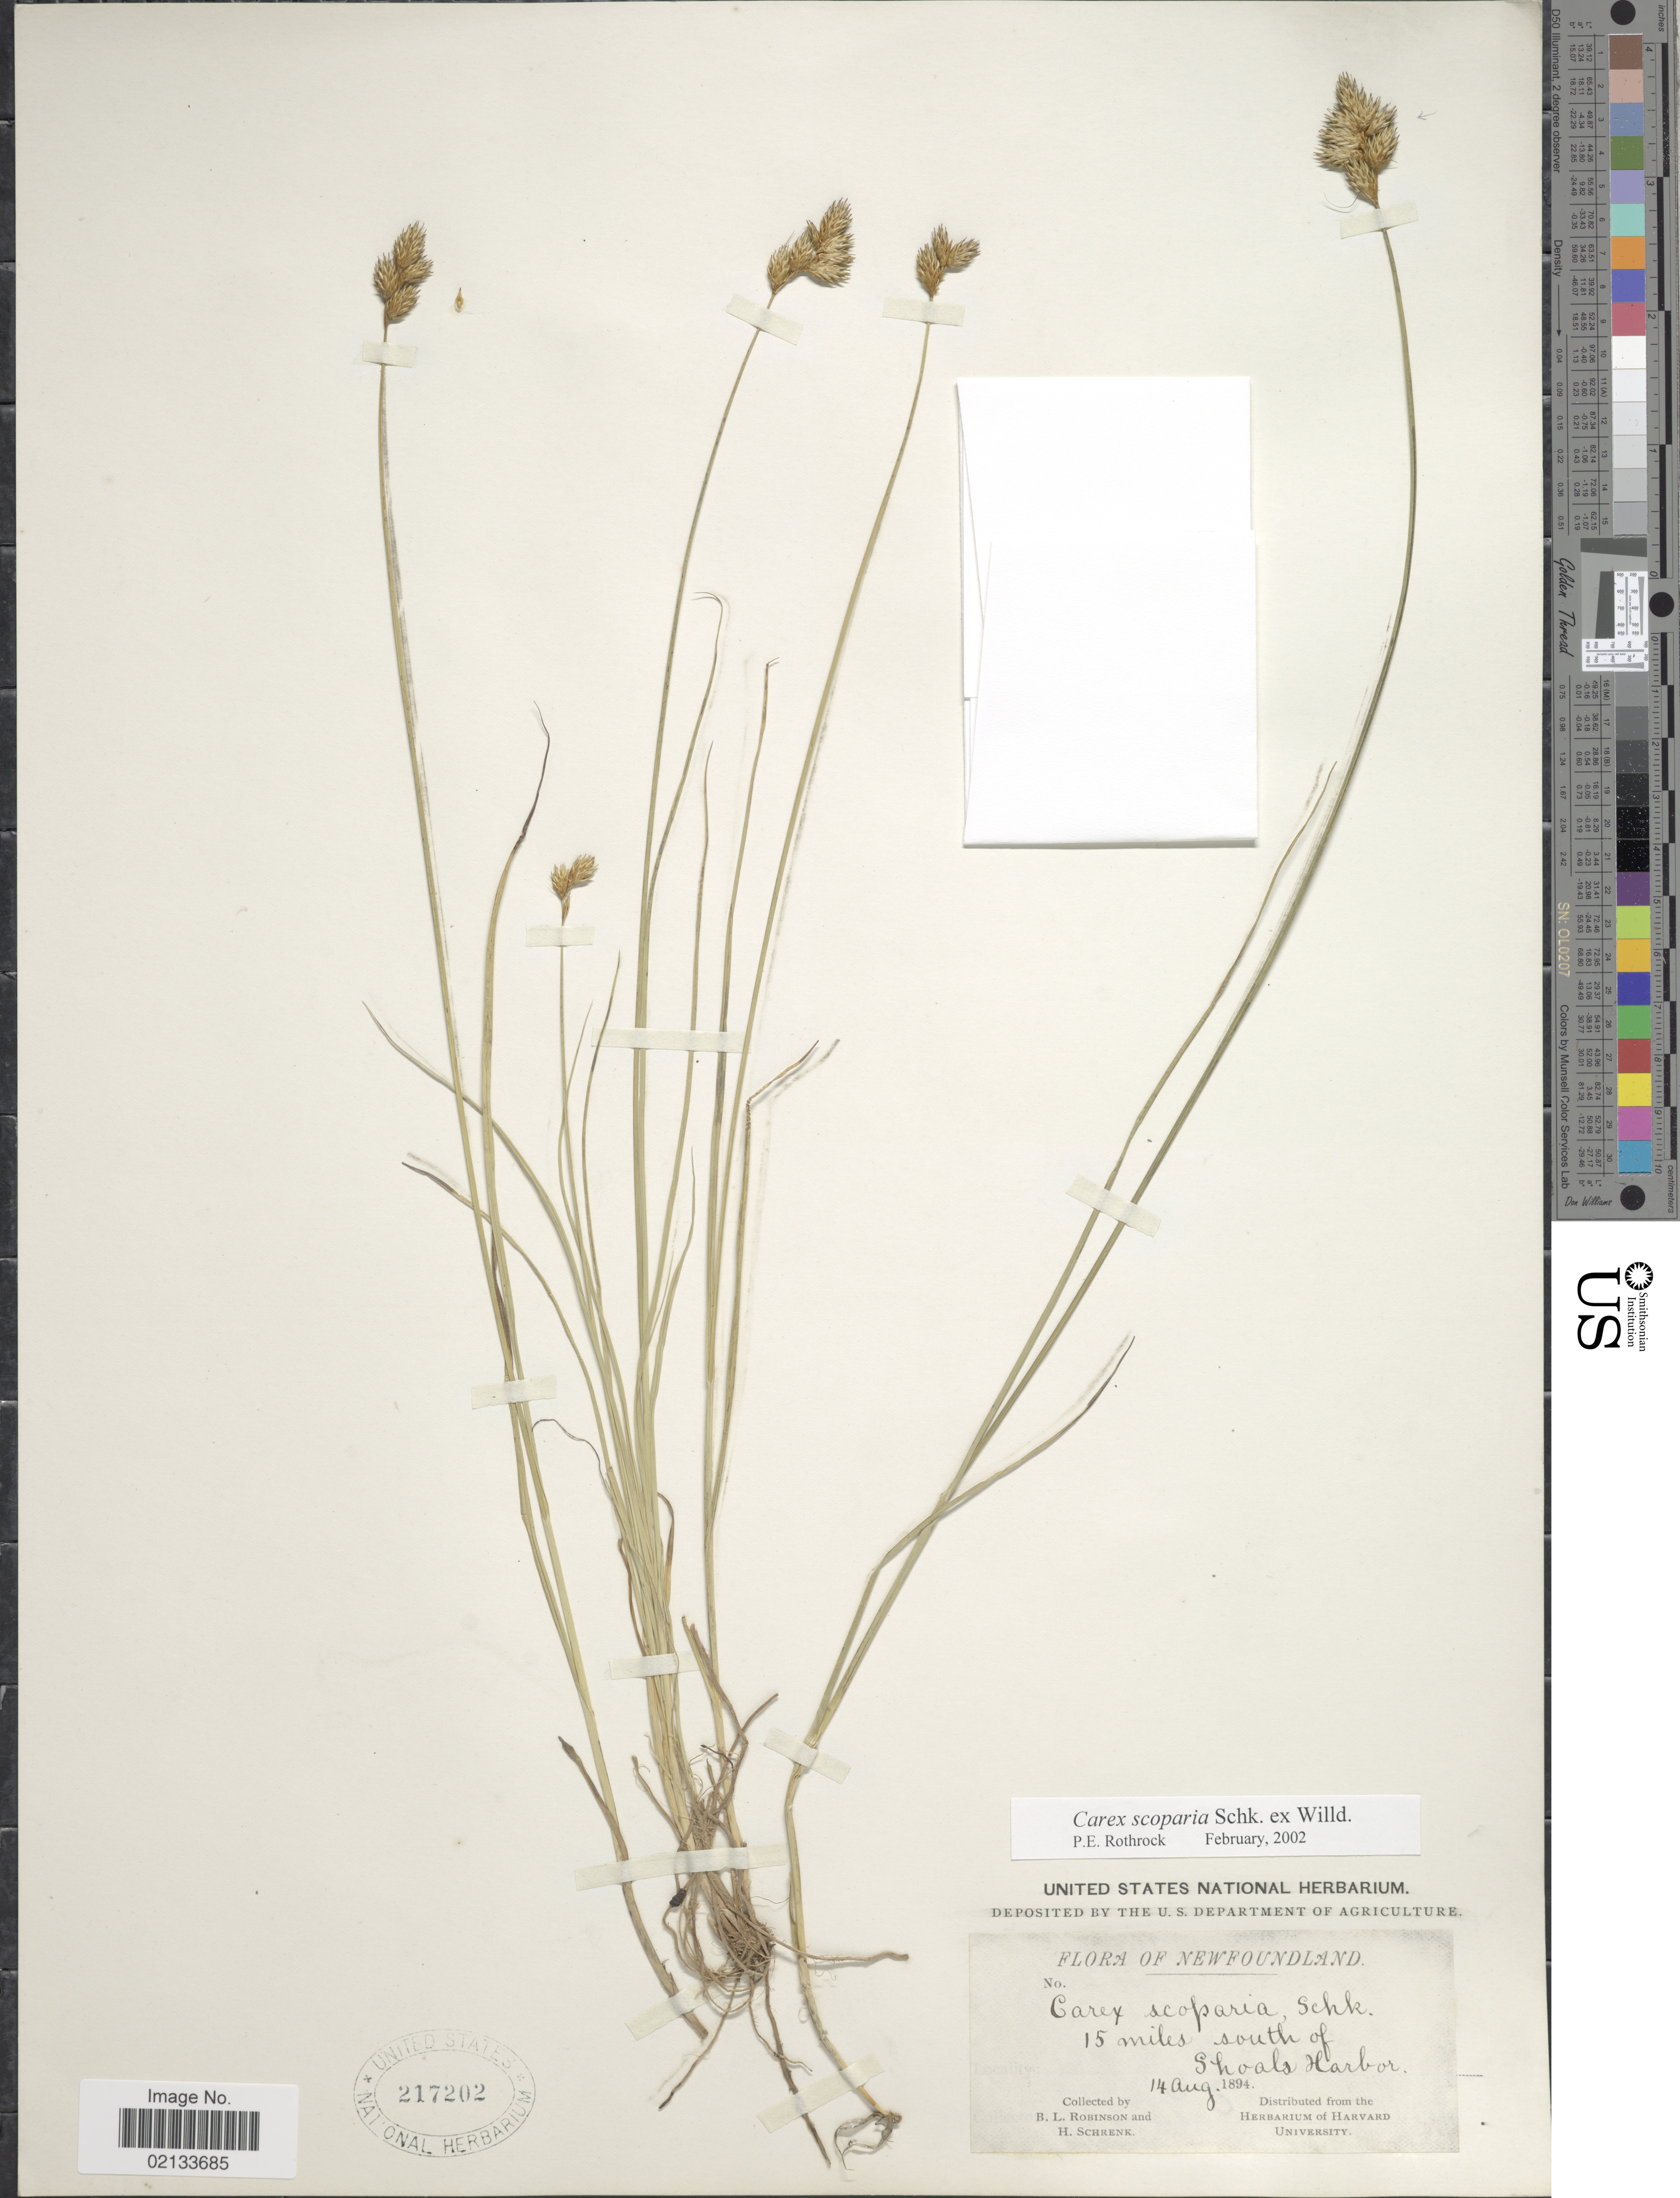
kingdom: Plantae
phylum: Tracheophyta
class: Liliopsida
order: Poales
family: Cyperaceae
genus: Carex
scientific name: Carex scoparia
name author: Schkuhr ex Willd.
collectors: B. L. Robinson & H. Schrenk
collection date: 1894-08-14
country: Canada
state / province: Newfoundland and Labrador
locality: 15 miles south of Shoal Harbor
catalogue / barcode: US 217202